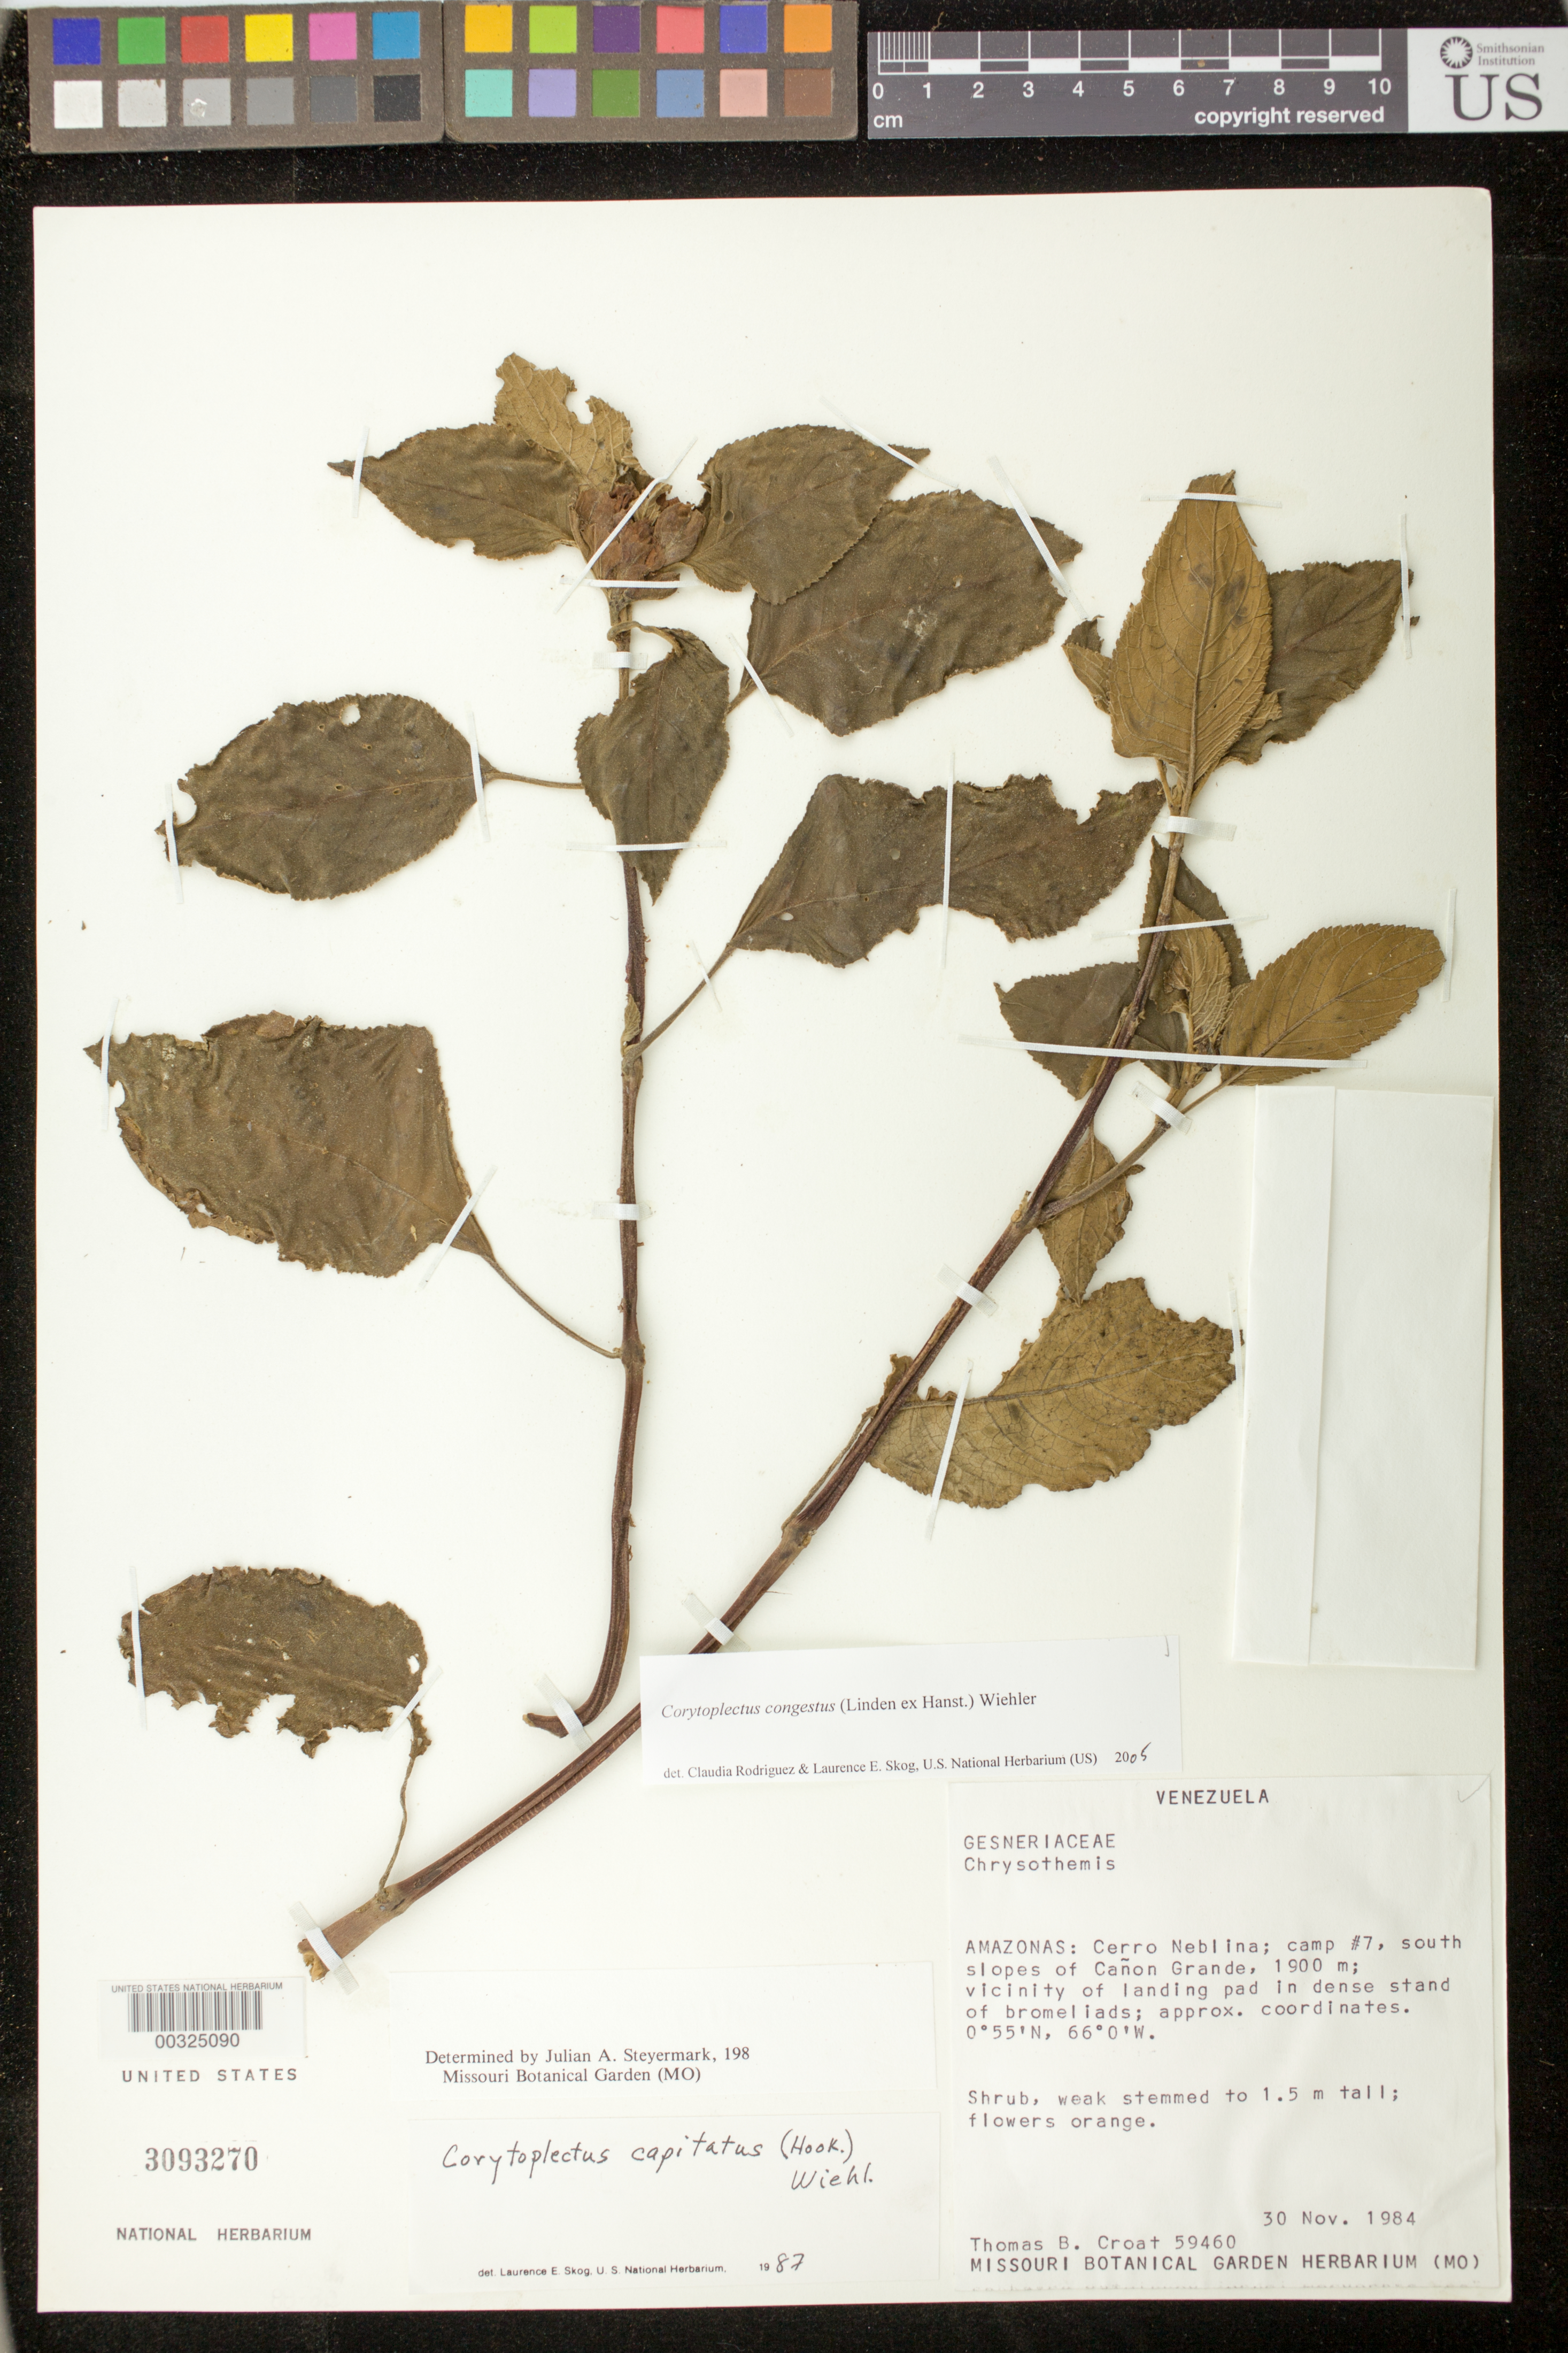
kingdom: Plantae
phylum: Tracheophyta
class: Magnoliopsida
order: Lamiales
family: Gesneriaceae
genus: Corytoplectus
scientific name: Corytoplectus congestus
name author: (Linden ex Hanst.) Wiehler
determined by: Rodríguez-Flores, C. I.; Skog, L. E.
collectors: T. B. Croat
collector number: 59460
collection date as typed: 30 Nov 1984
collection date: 1984-11-30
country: Venezuela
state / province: Amazonas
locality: Cerro Neblina, camp #7, south slopes of canon grande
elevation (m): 1900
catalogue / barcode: US 3093270